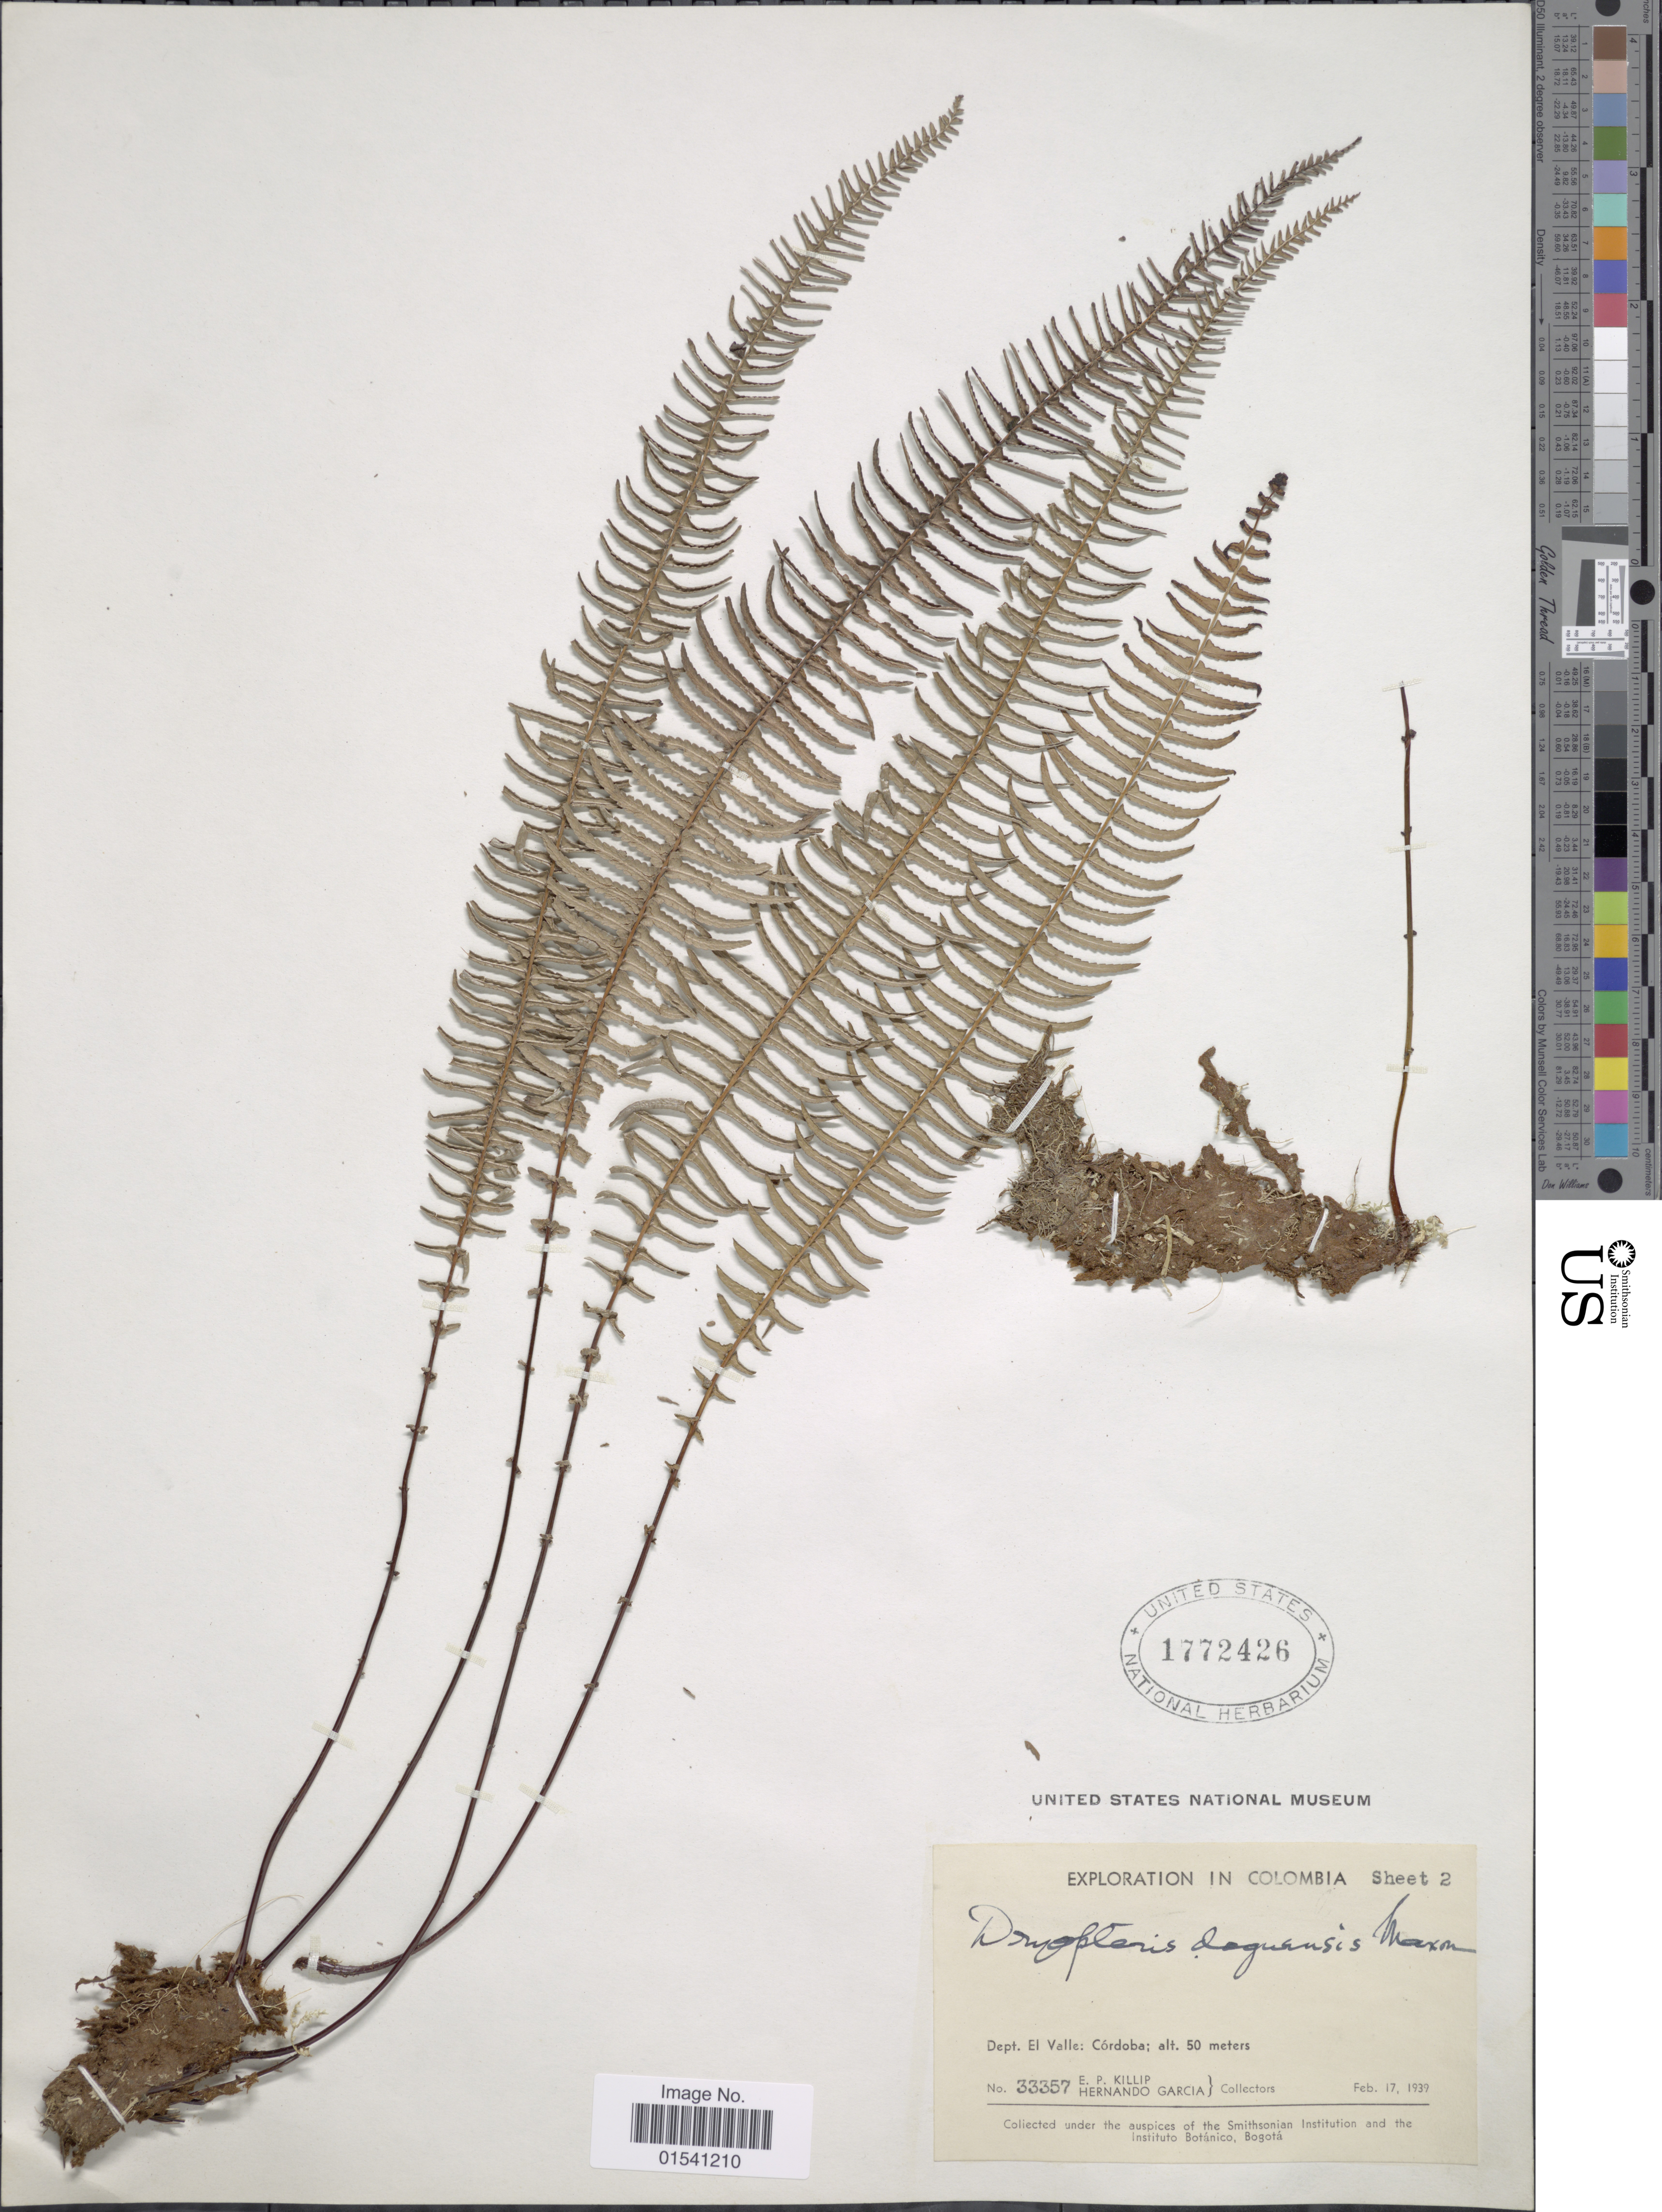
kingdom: Plantae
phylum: Tracheophyta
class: Polypodiopsida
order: Polypodiales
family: Thelypteridaceae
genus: Amauropelta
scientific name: Amauropelta sp.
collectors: E. P. Killip & H. Garcia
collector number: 33357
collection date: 1939-02-17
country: Colombia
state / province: Valle del Cauca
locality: Dept. El Valle: Córdoba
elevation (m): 50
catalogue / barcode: US 1772426